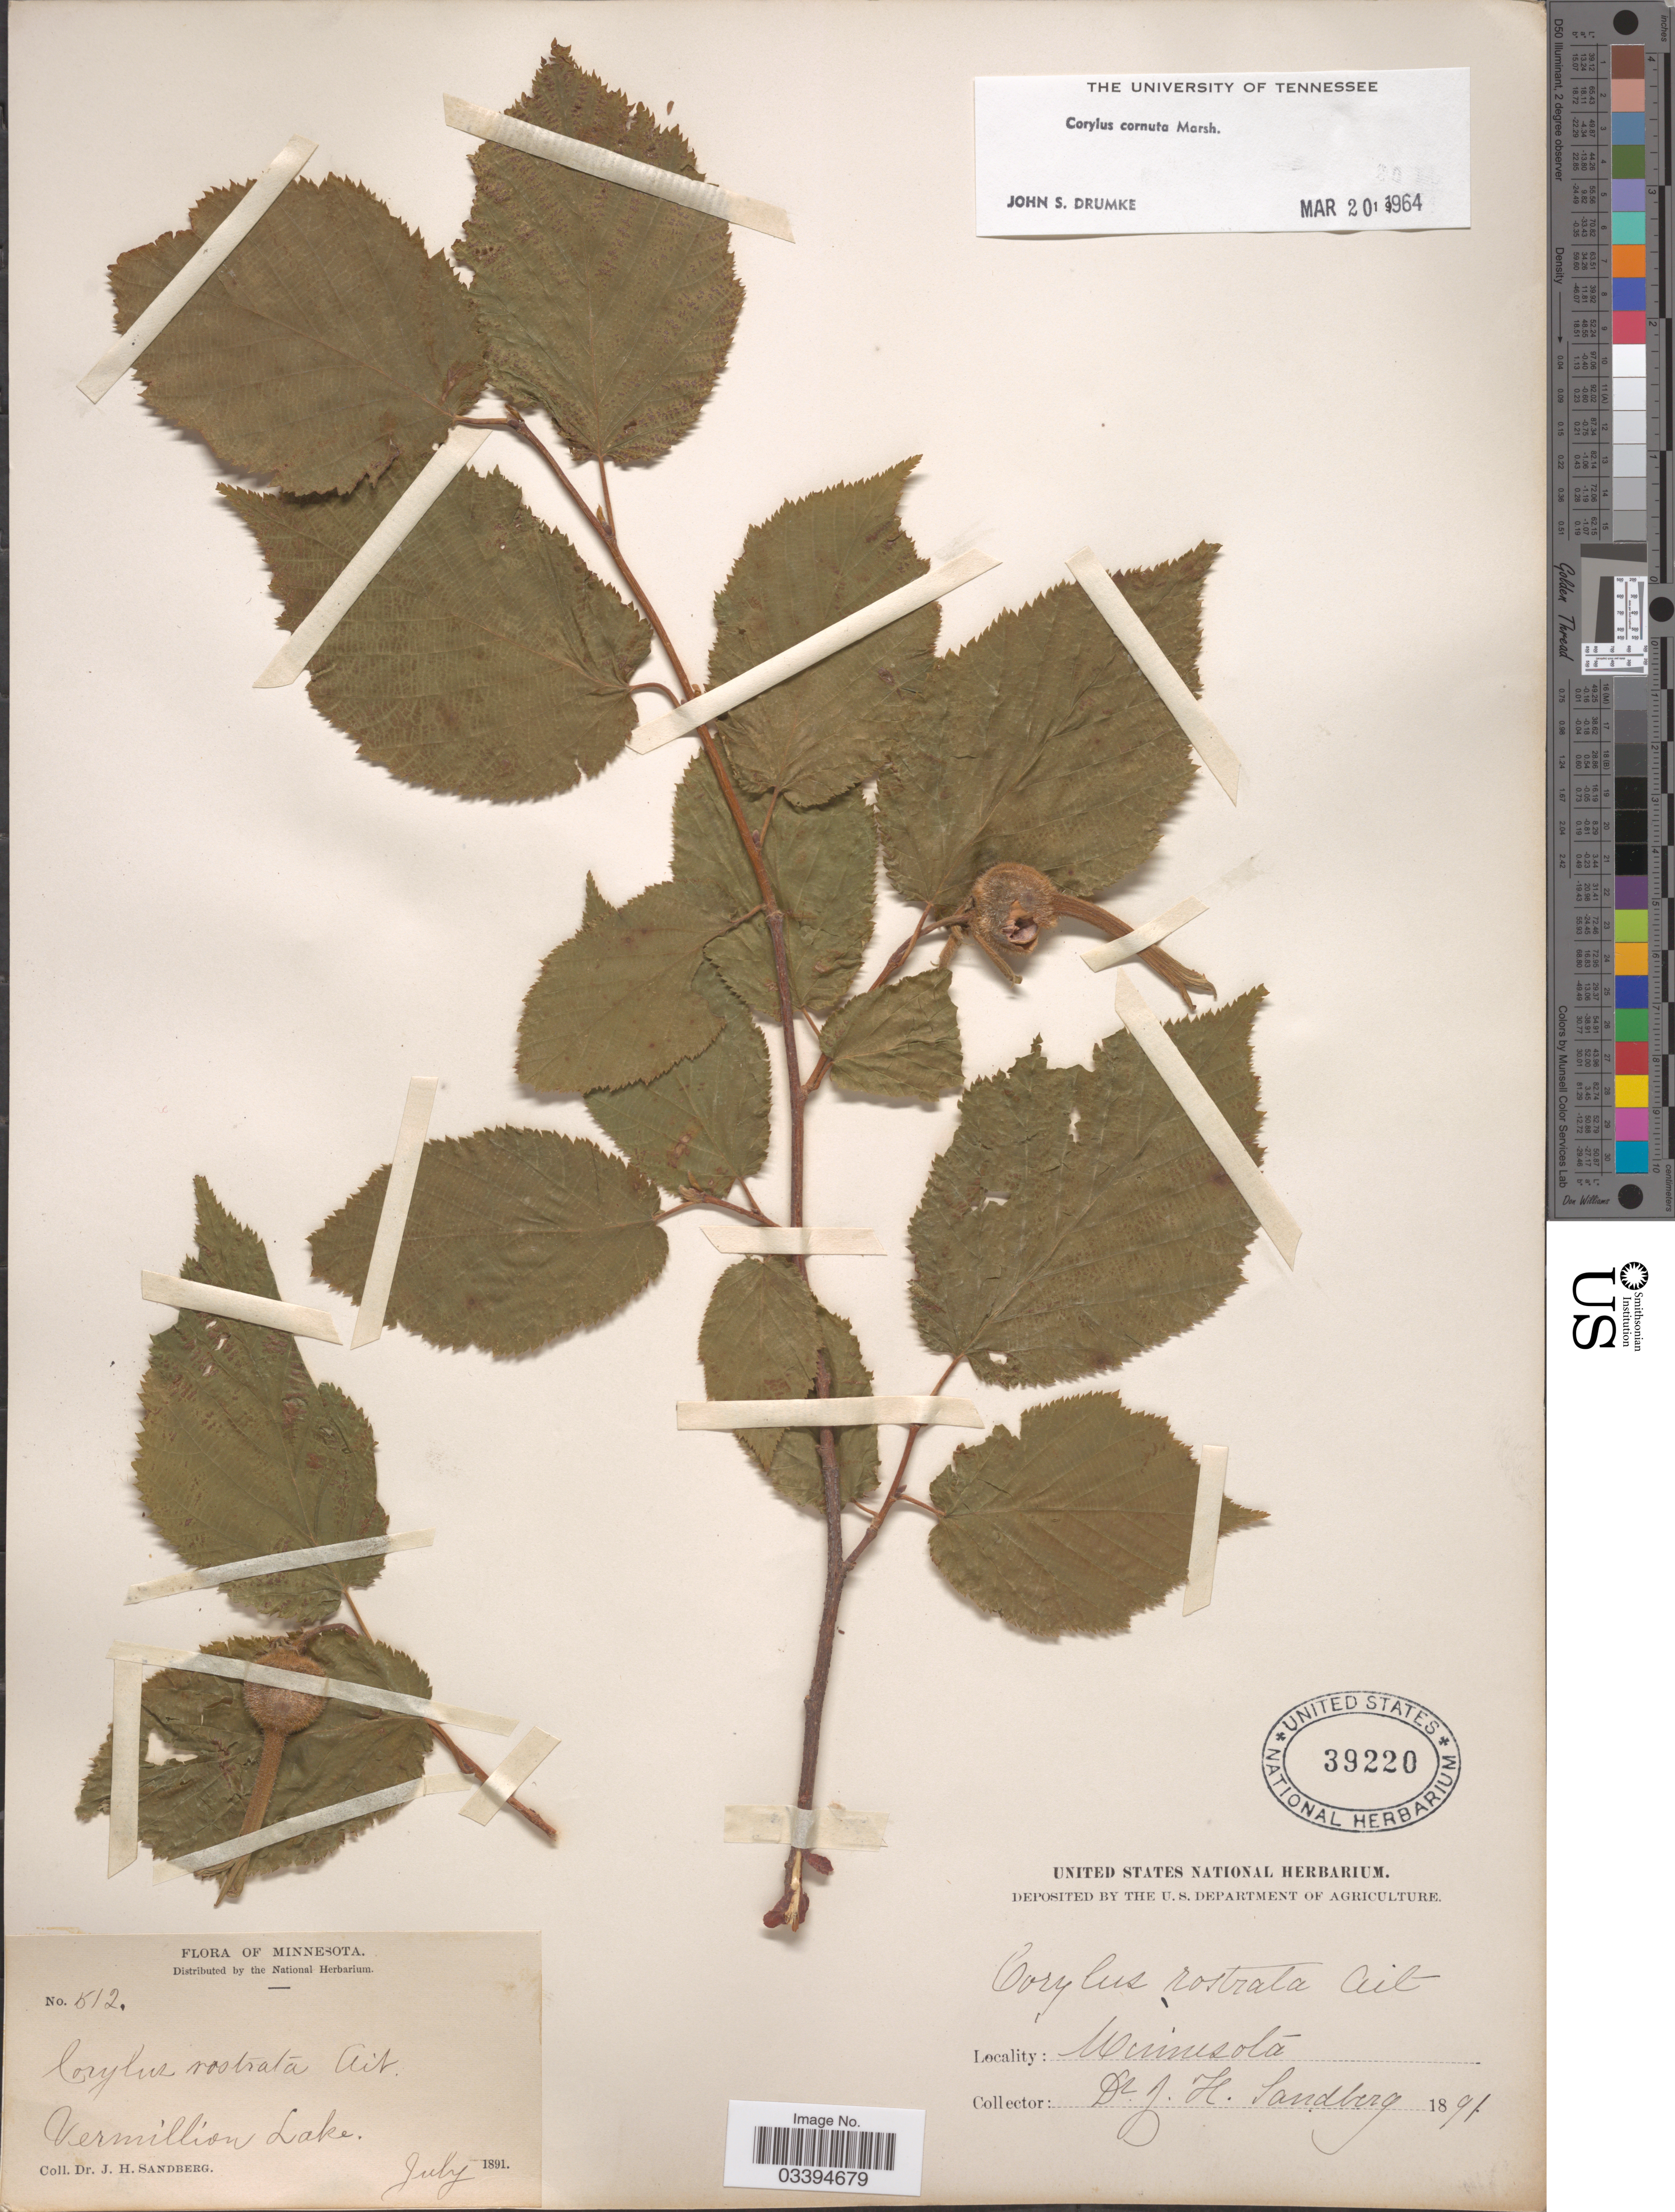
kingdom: Plantae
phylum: Tracheophyta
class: Magnoliopsida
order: Fagales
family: Betulaceae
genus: Corylus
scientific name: Corylus cornuta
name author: Marshall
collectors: J. H. Sandberg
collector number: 512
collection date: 1891-07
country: United States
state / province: Minnesota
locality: Vermillion Lake.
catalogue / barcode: US 39220